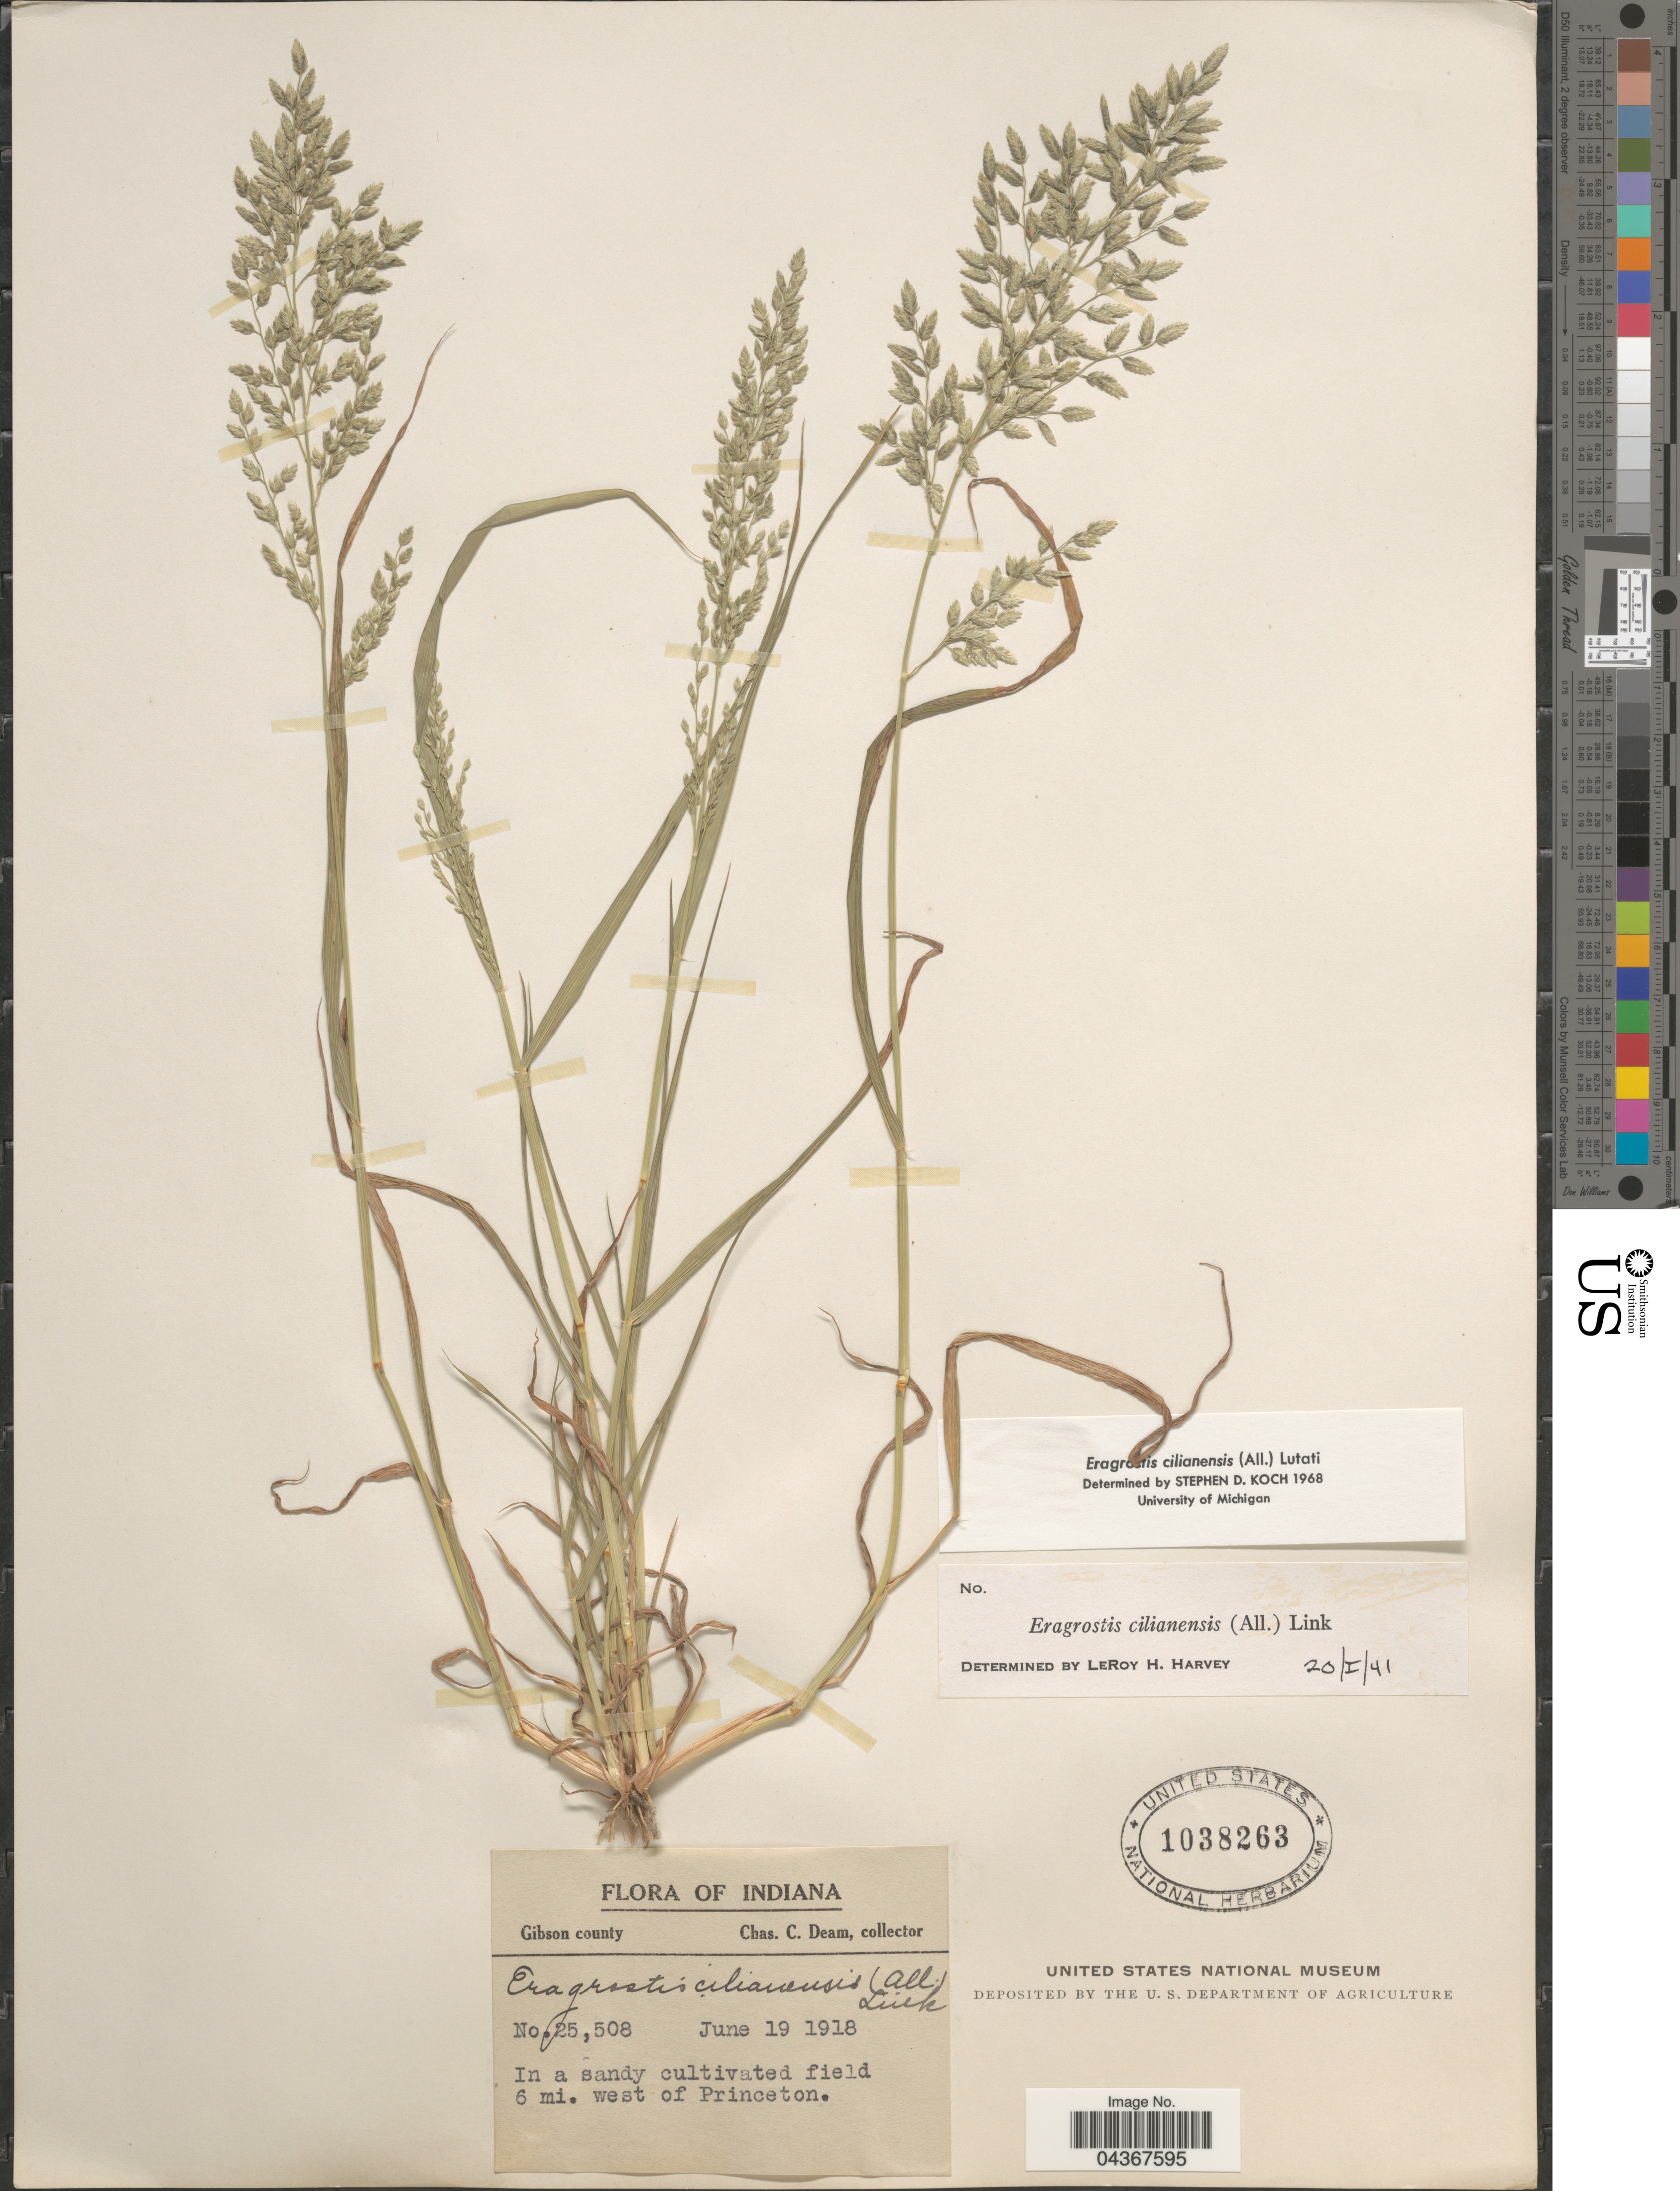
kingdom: Plantae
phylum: Tracheophyta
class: Liliopsida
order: Poales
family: Poaceae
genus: Eragrostis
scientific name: Eragrostis cilianensis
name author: (Bellardi) Vignolo ex Janch.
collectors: C. C. Deam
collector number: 25508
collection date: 1918-06-19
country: United States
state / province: Indiana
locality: Gibson county. In a sandy cultivated field 6 mi. west of Princeton.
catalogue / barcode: US 1038263